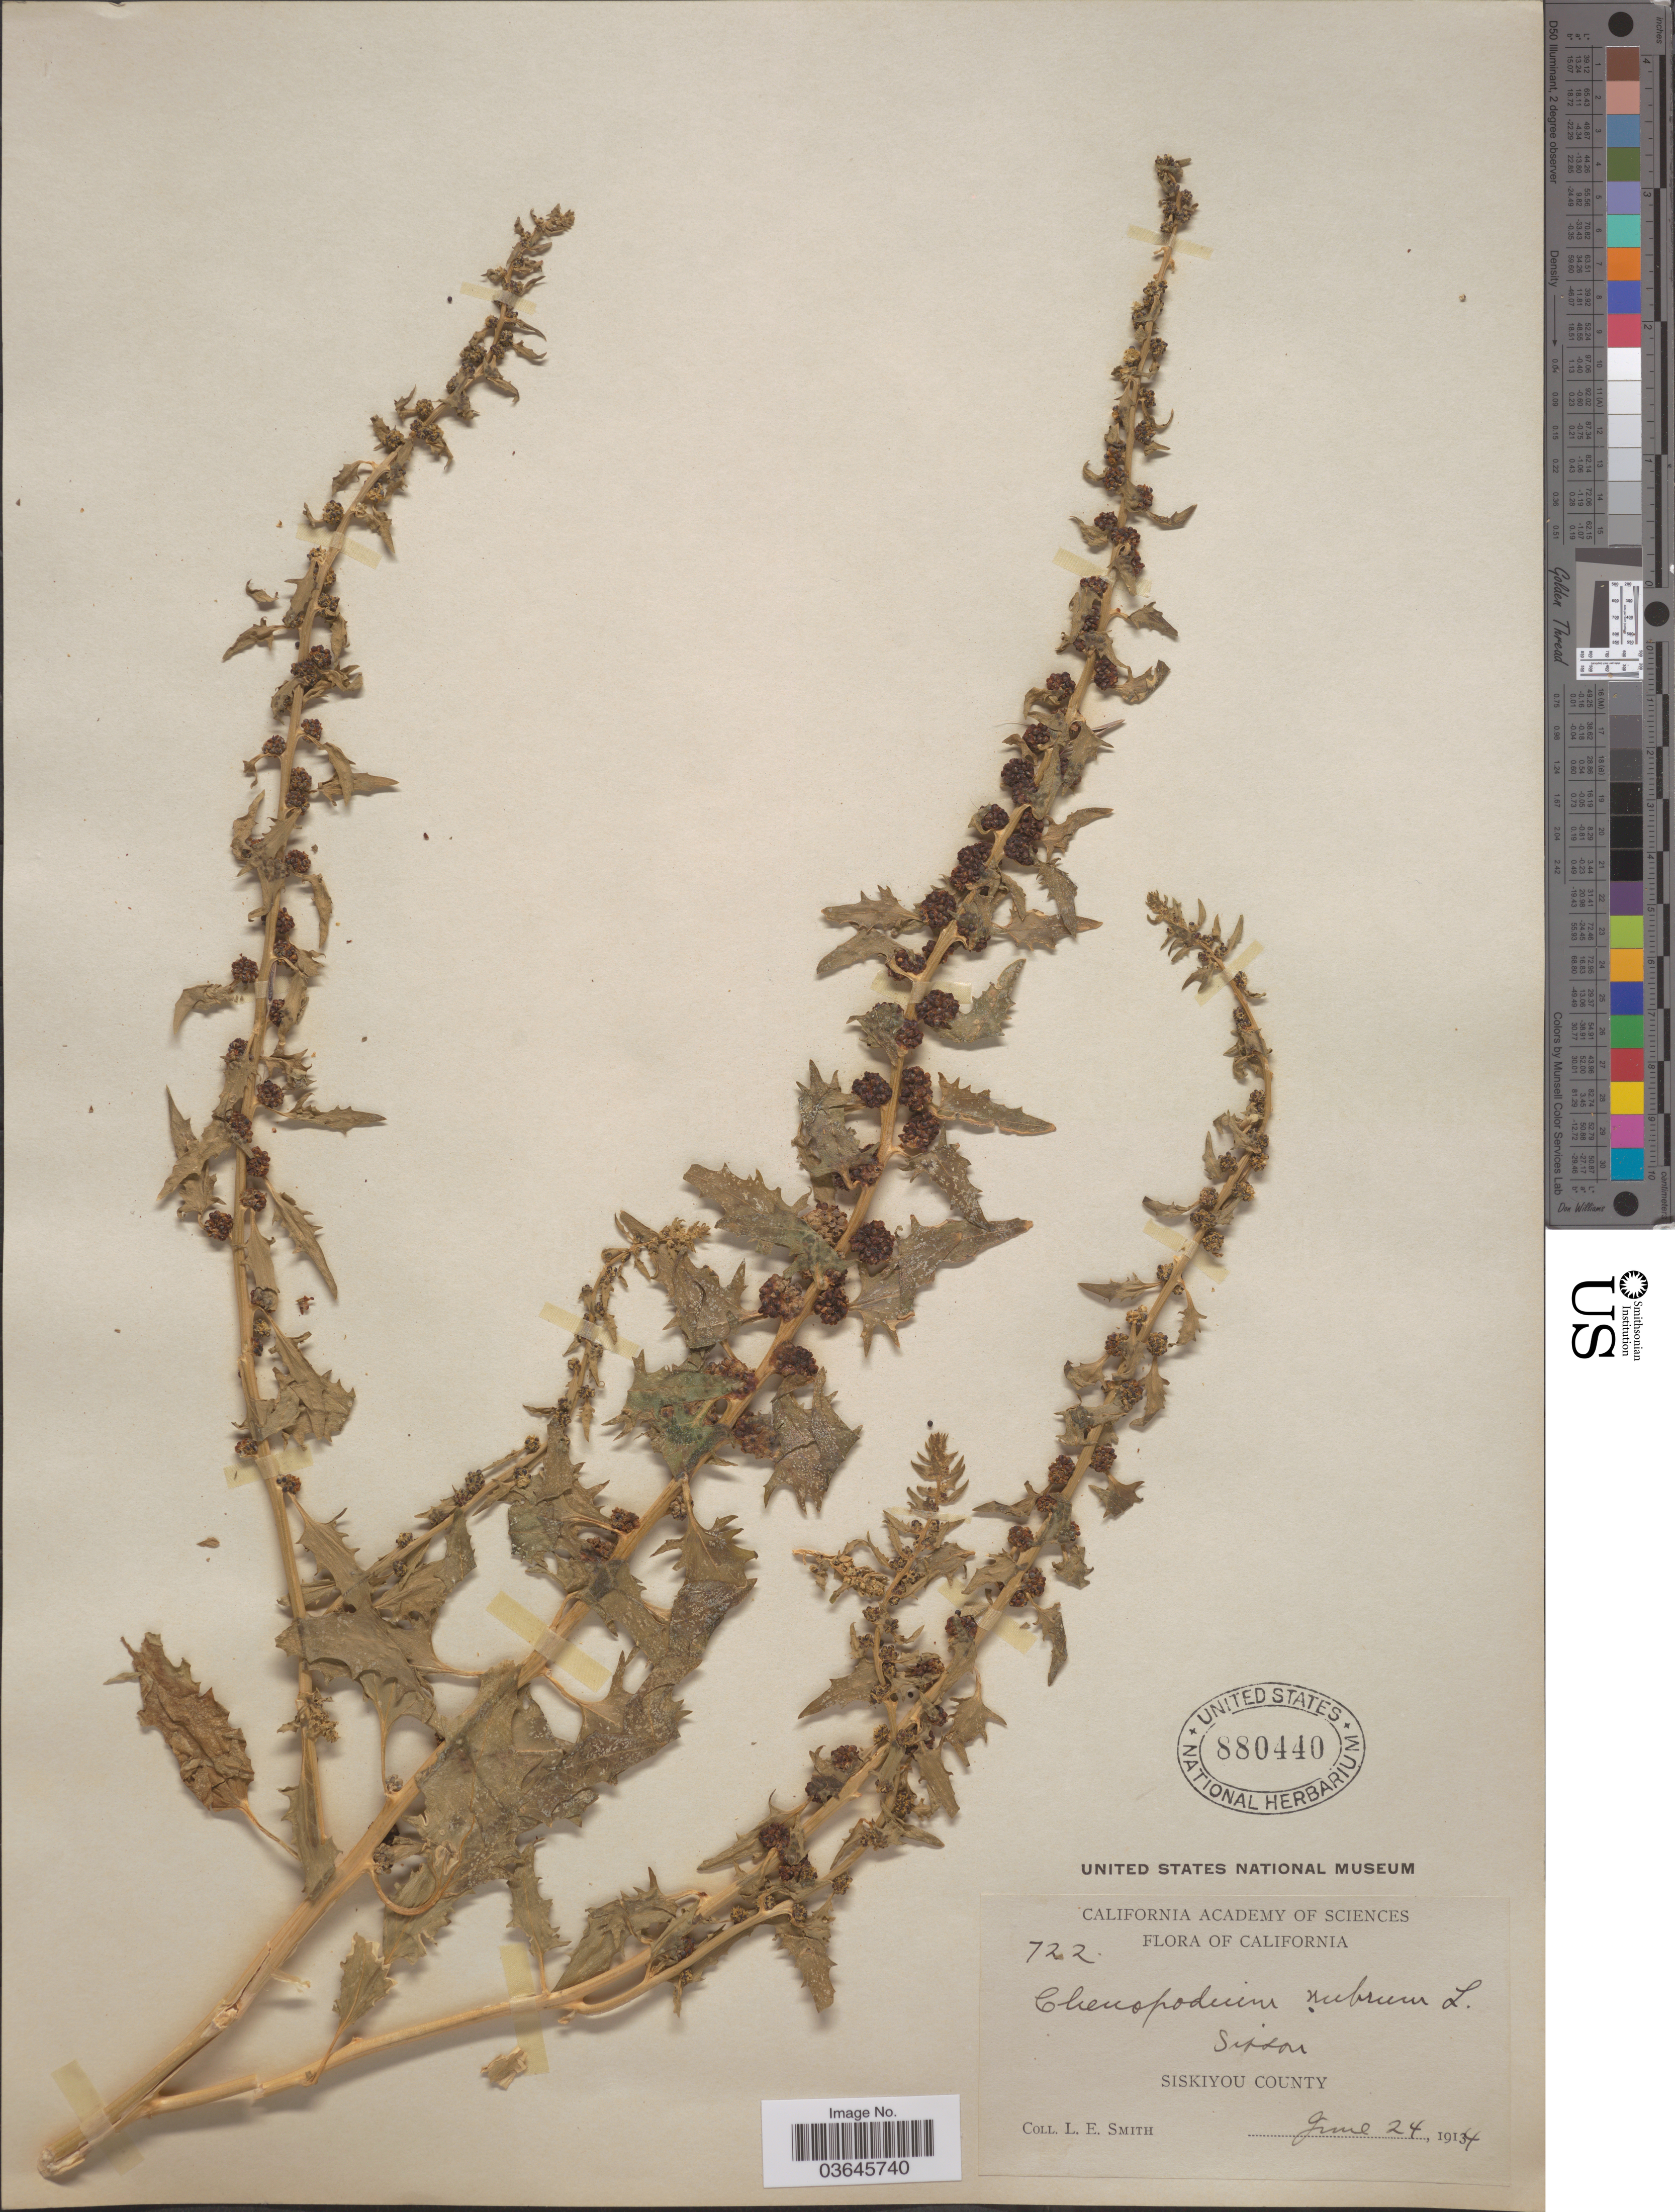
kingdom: Plantae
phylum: Tracheophyta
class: Magnoliopsida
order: Caryophyllales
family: Amaranthaceae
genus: Blitum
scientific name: Blitum virgatum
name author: L.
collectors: L. E. Smith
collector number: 722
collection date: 1914-06-24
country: United States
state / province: California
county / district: Siskiyou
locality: Sisson. Siskiyou County.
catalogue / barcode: US 880440